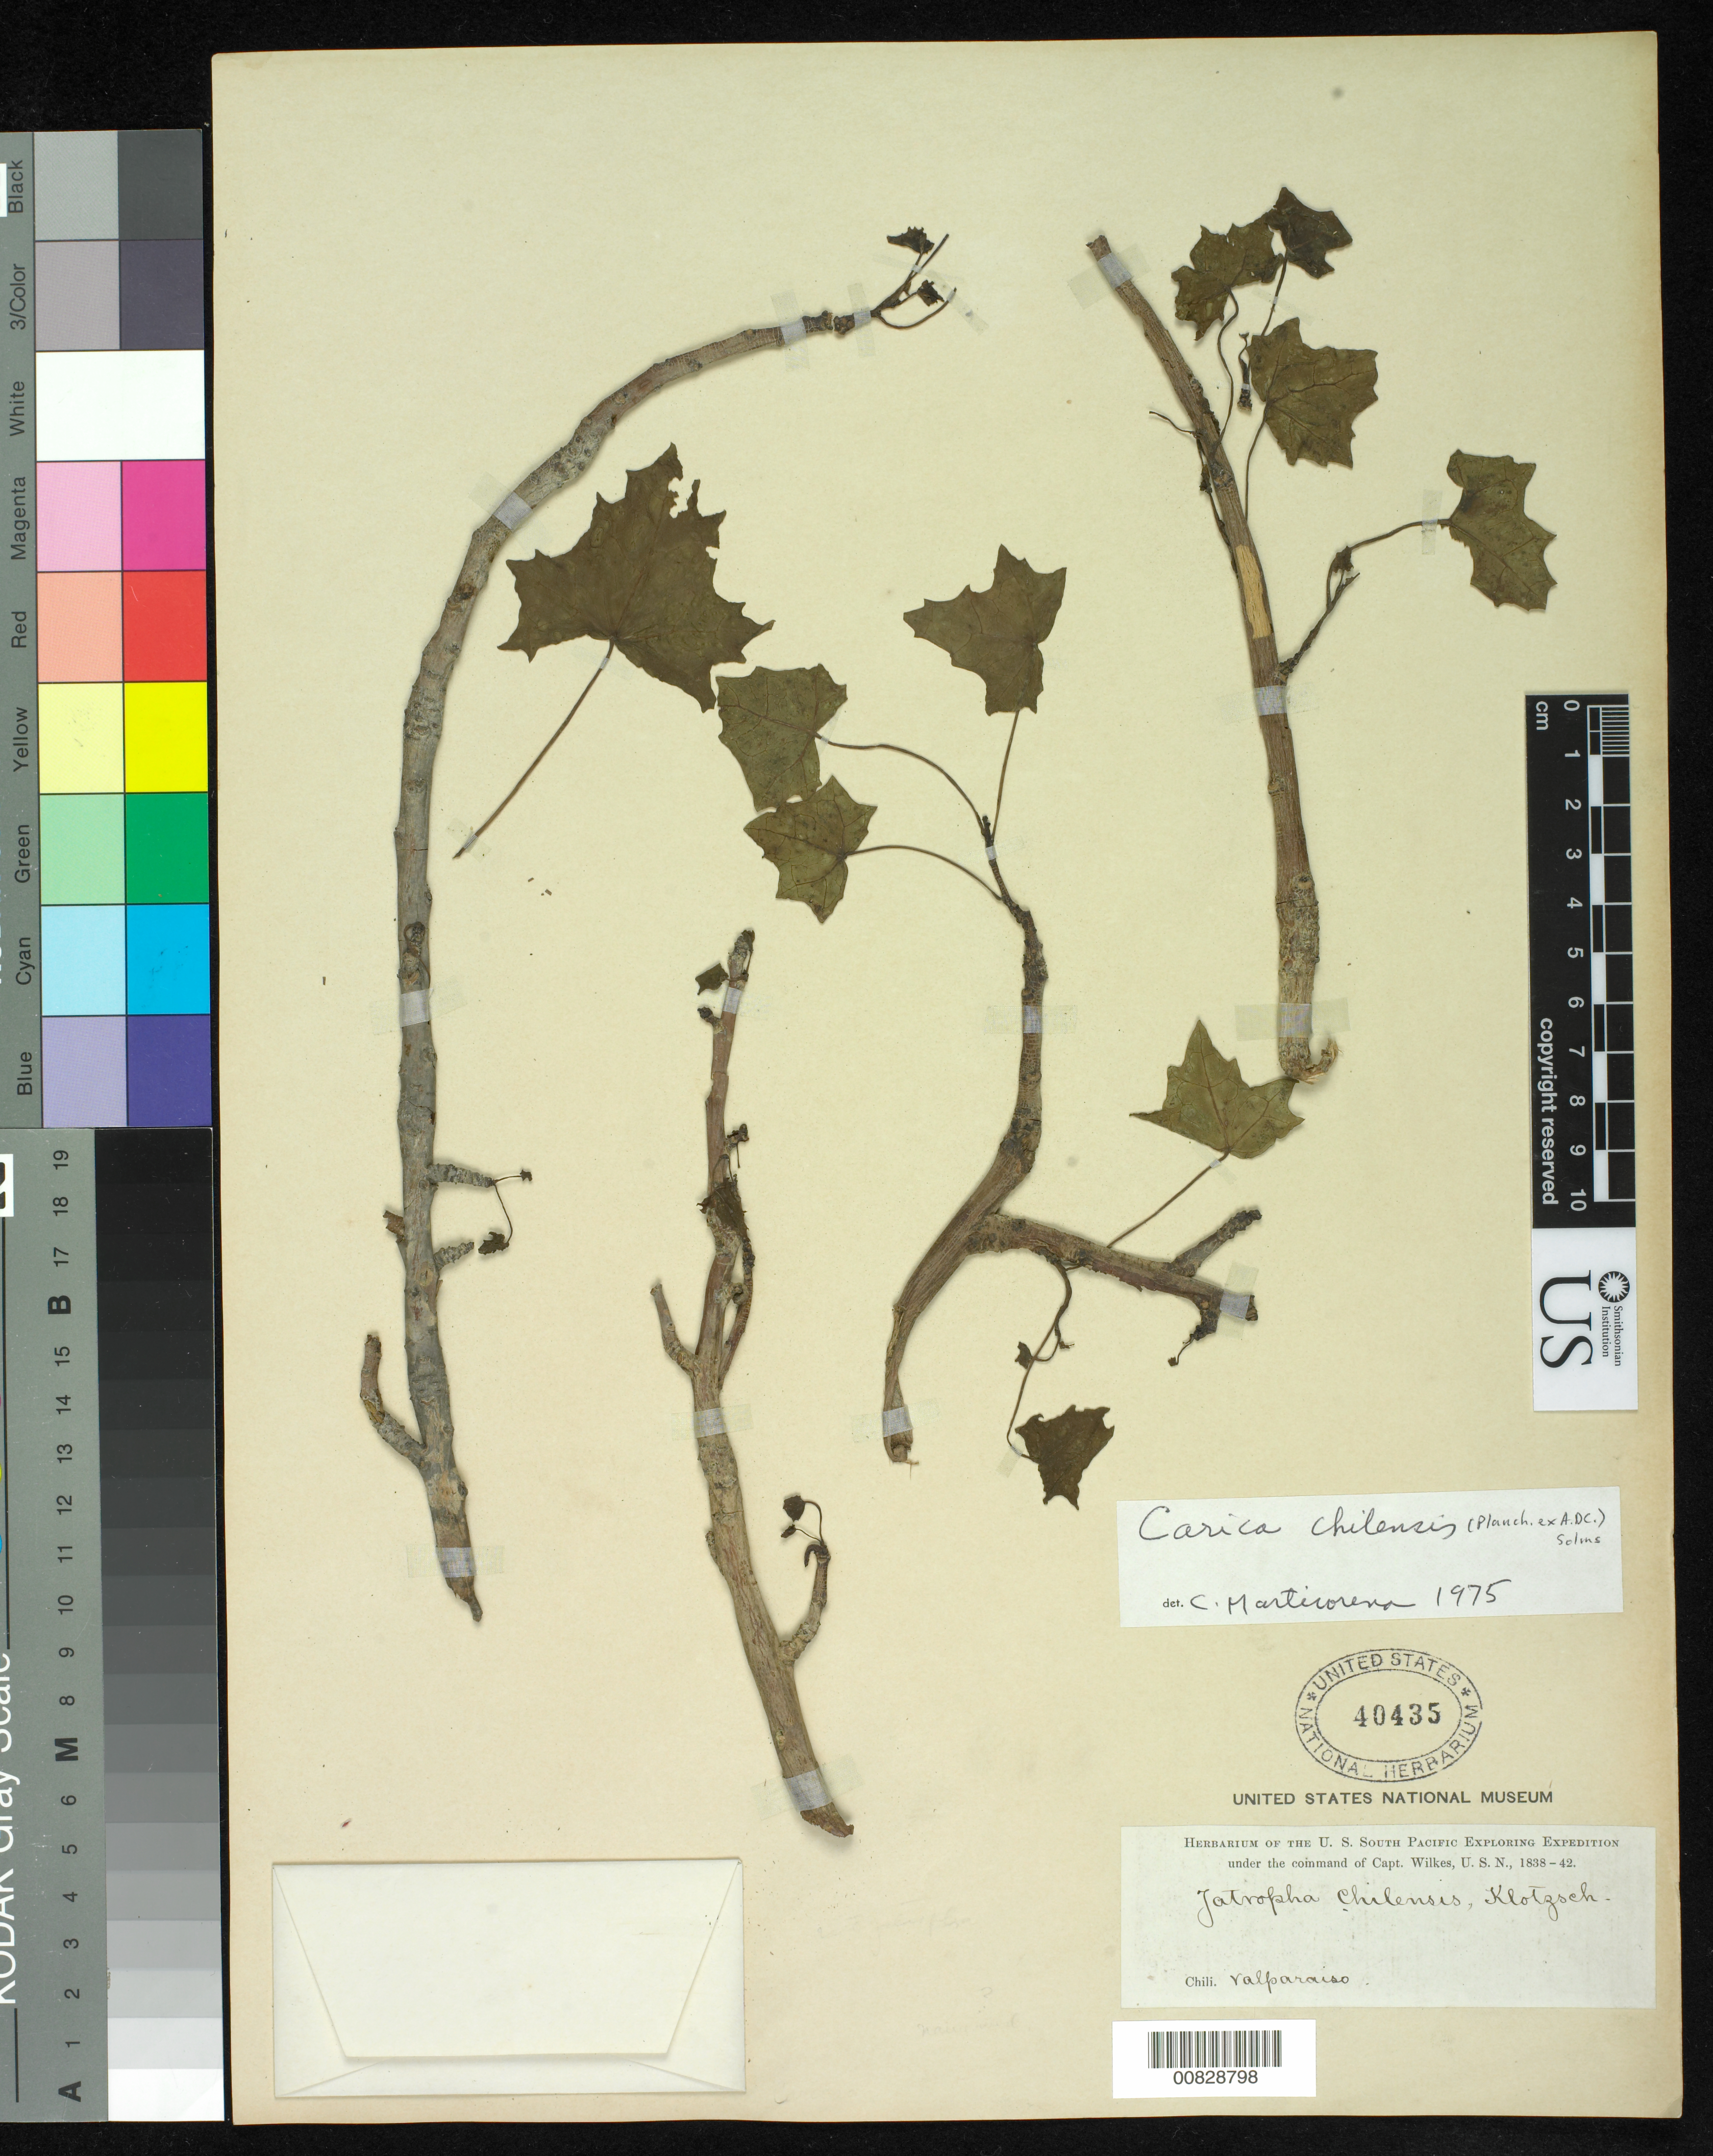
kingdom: Plantae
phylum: Tracheophyta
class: Magnoliopsida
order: Brassicales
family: Caricaceae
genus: Vasconcellea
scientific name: Vasconcellea chilensis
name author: Planch.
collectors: Wilkes Explor. Exped.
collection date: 1838/1842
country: Chile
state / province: Valparaíso (V)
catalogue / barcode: US 40435